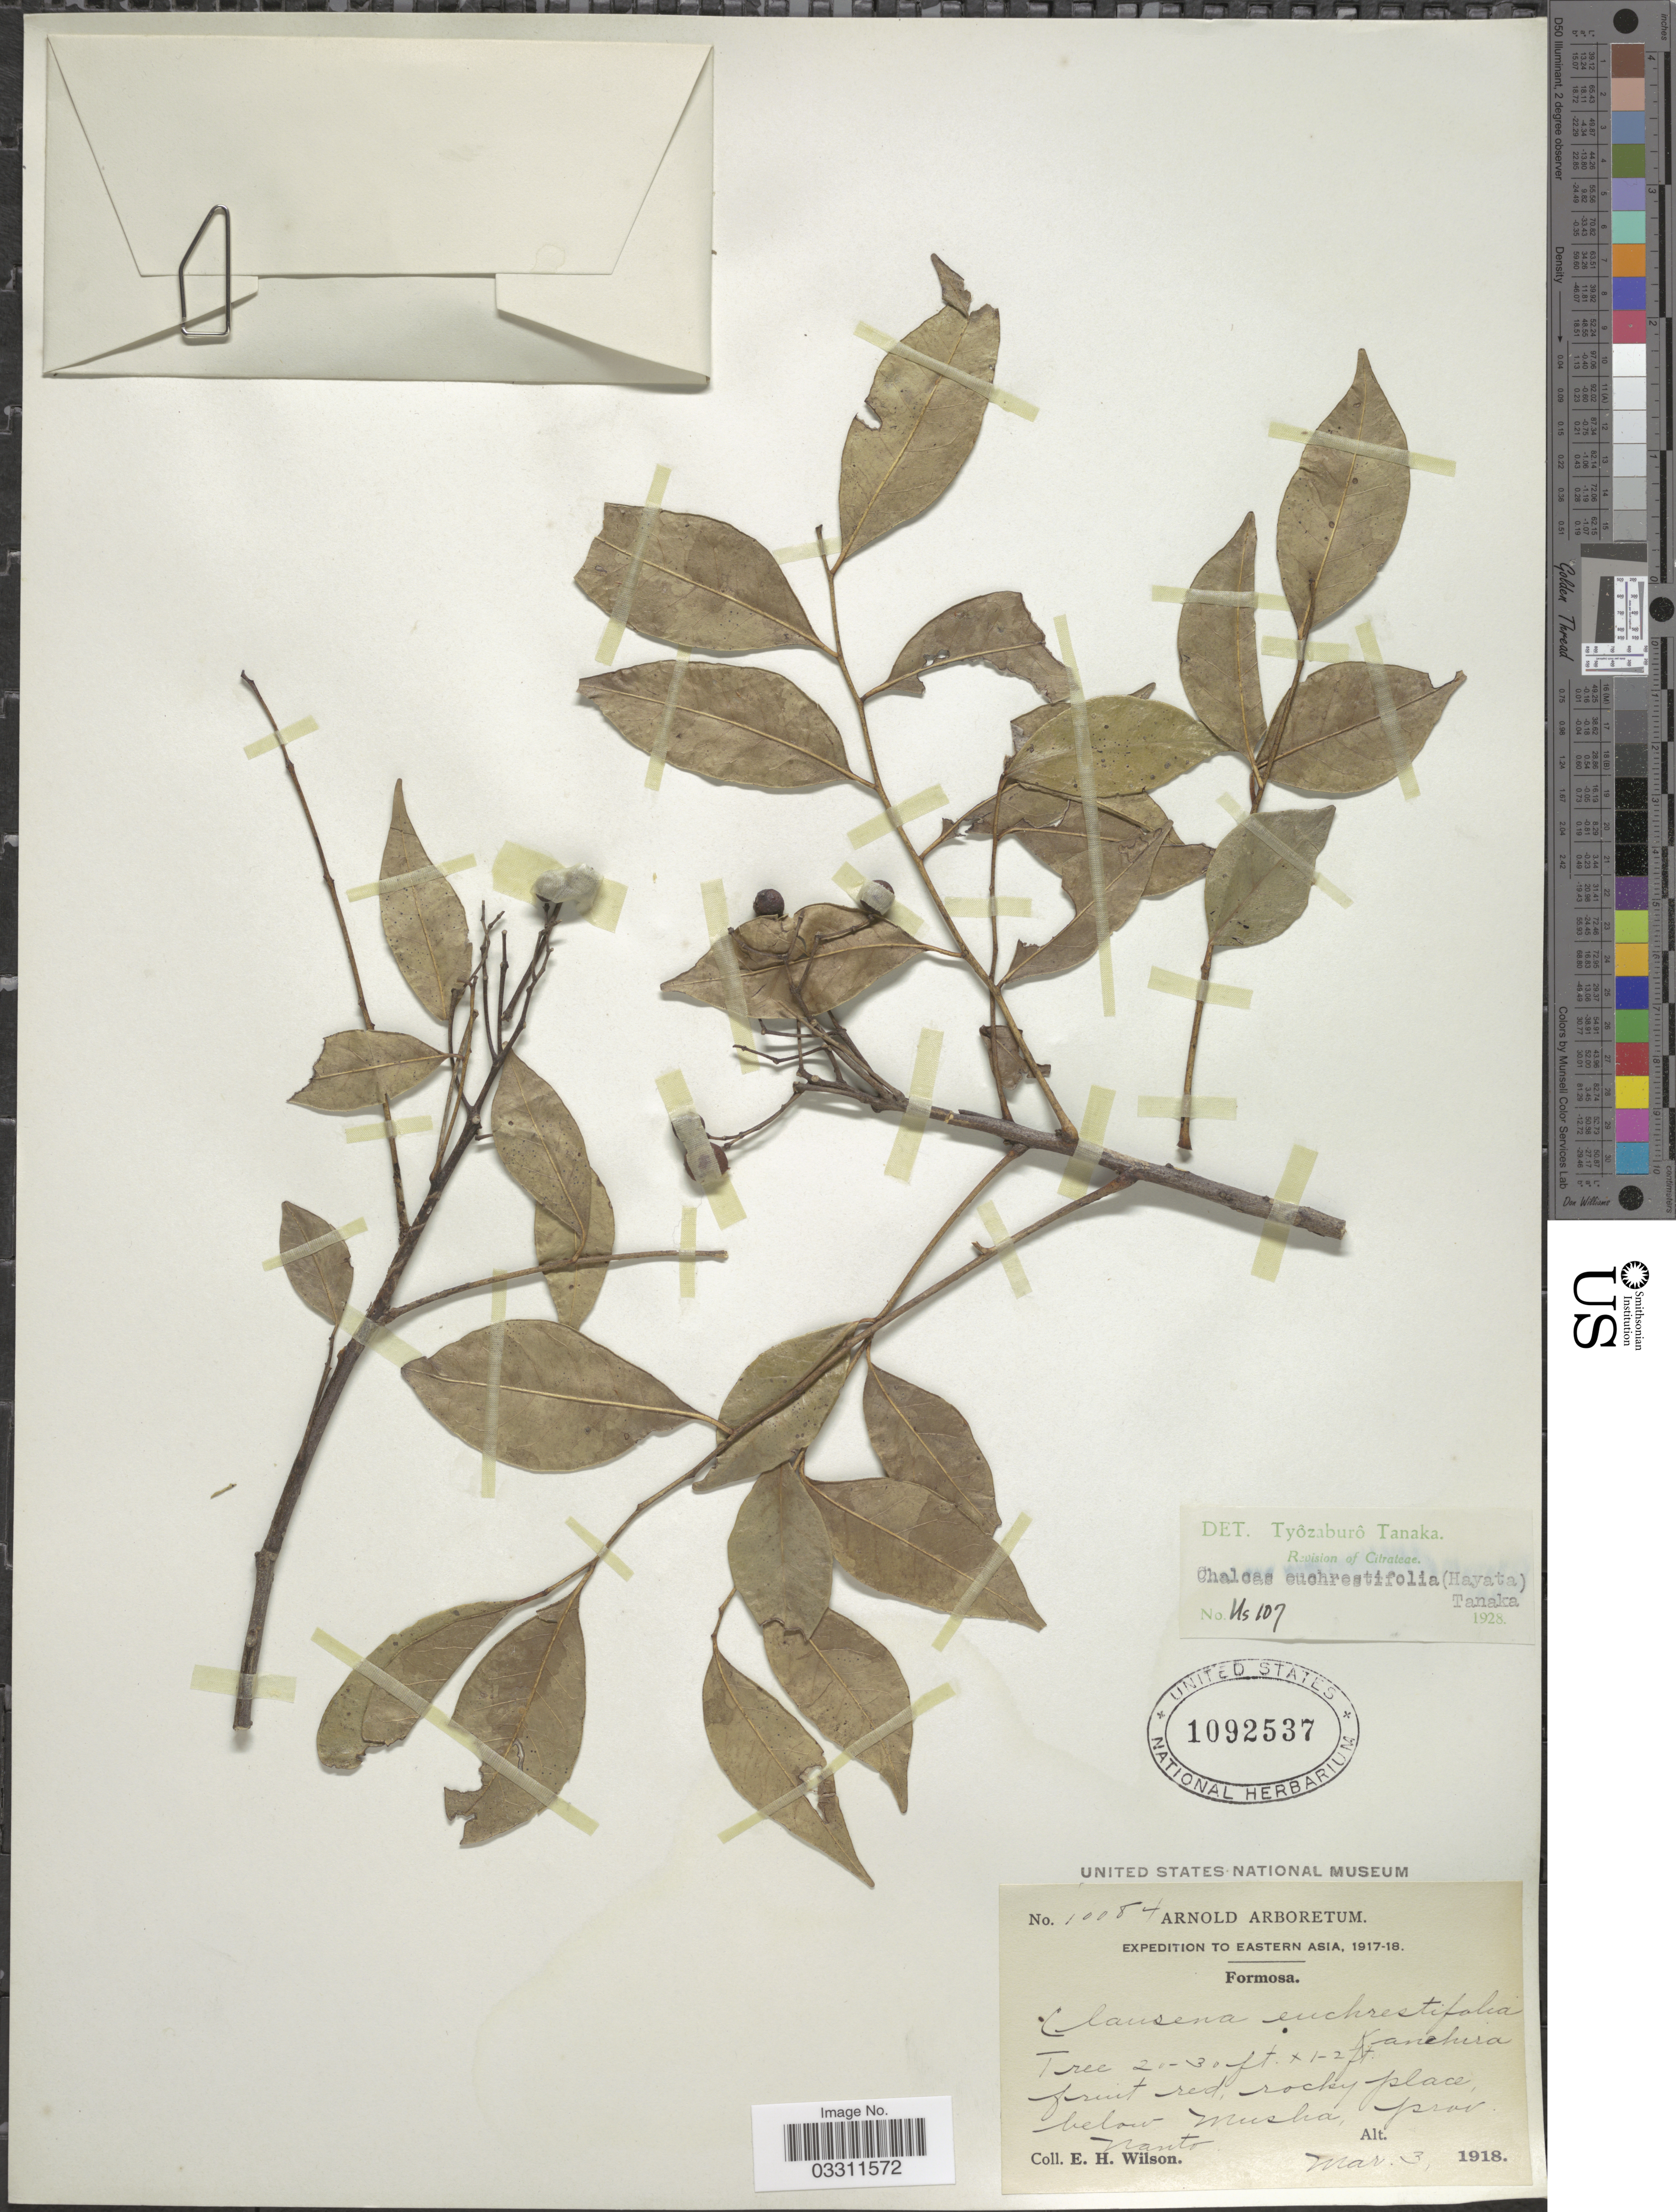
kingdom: Plantae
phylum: Tracheophyta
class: Magnoliopsida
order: Sapindales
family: Rutaceae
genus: Murraya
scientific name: Murraya euchrestifolia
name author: Hayata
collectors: E. Wilson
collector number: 10084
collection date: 1918-03-03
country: Taiwan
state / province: Nantou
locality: Eastern Asia. Formosa. Below Musha, prov. Nanto.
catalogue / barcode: US 1092537